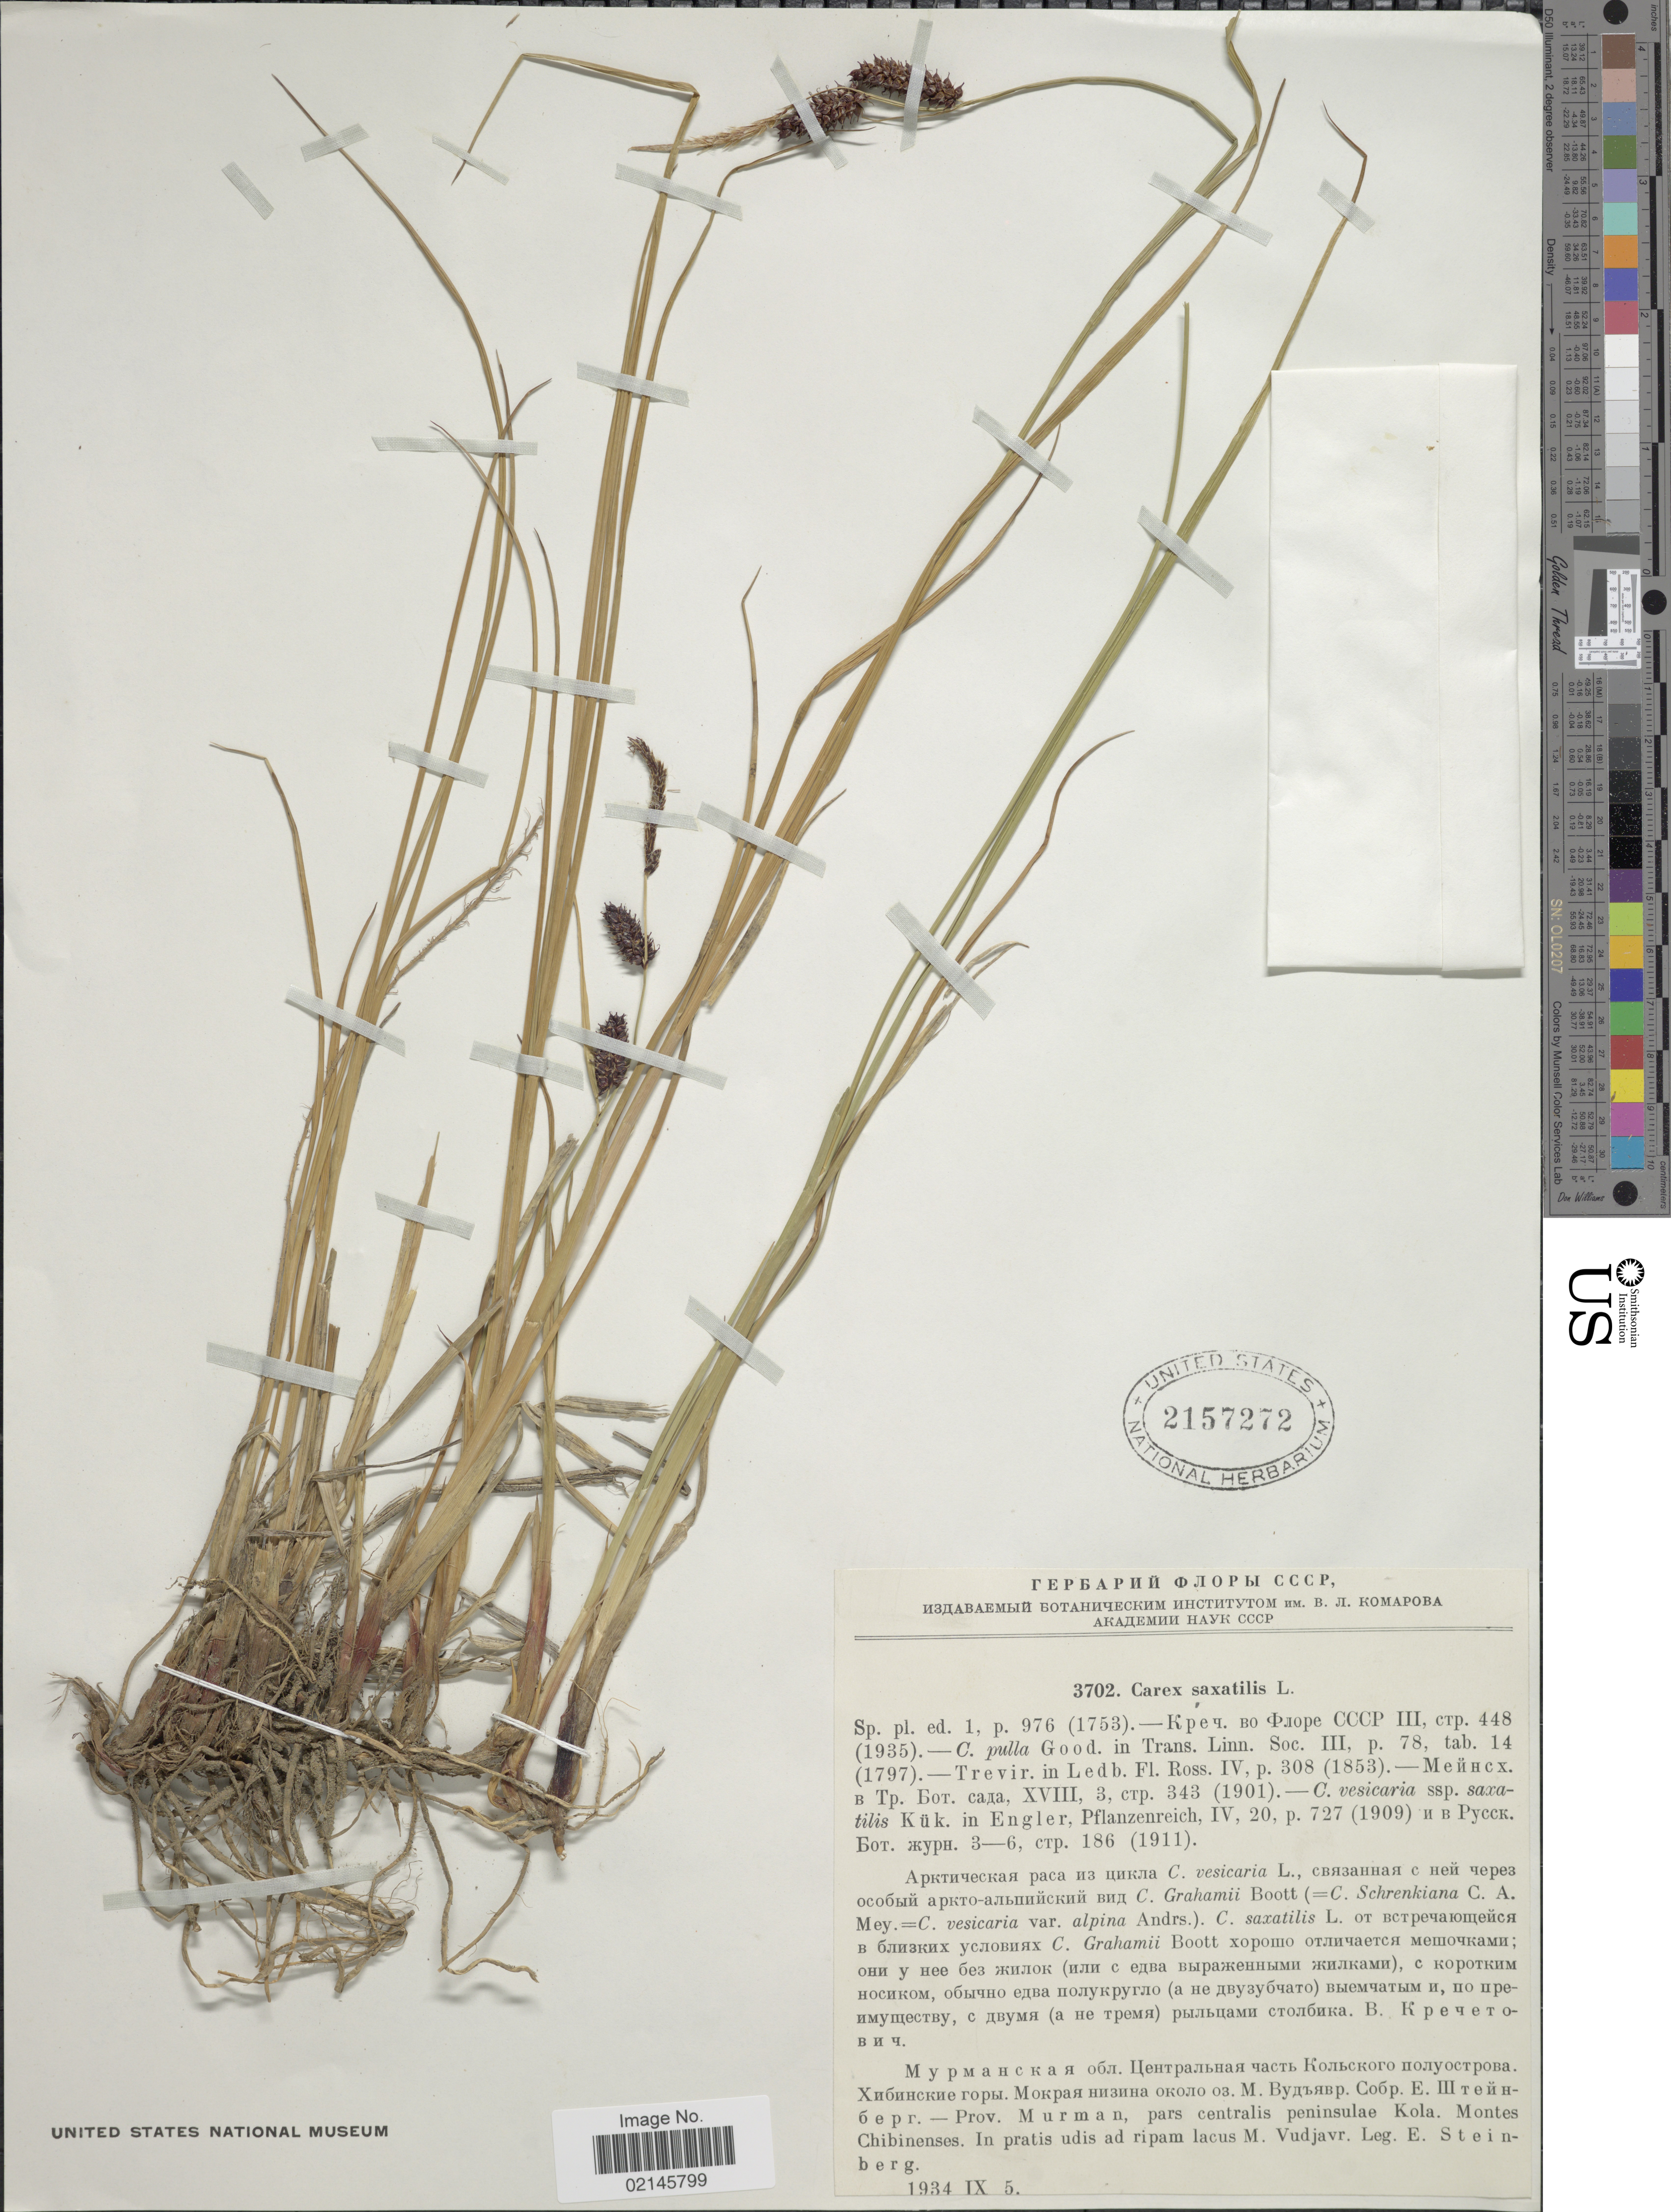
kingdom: Plantae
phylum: Tracheophyta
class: Liliopsida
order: Poales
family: Cyperaceae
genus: Carex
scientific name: Carex saxatilis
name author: L.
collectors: E. Steinberg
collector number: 3702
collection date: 1934-09-05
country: Russian Federation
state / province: Murmansk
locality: Prov. Murman. pars centralis peninsulae Kola. Montes Chibinenses. In pratis ad ripam lacus M. Vudjavr.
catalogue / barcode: US 2157272